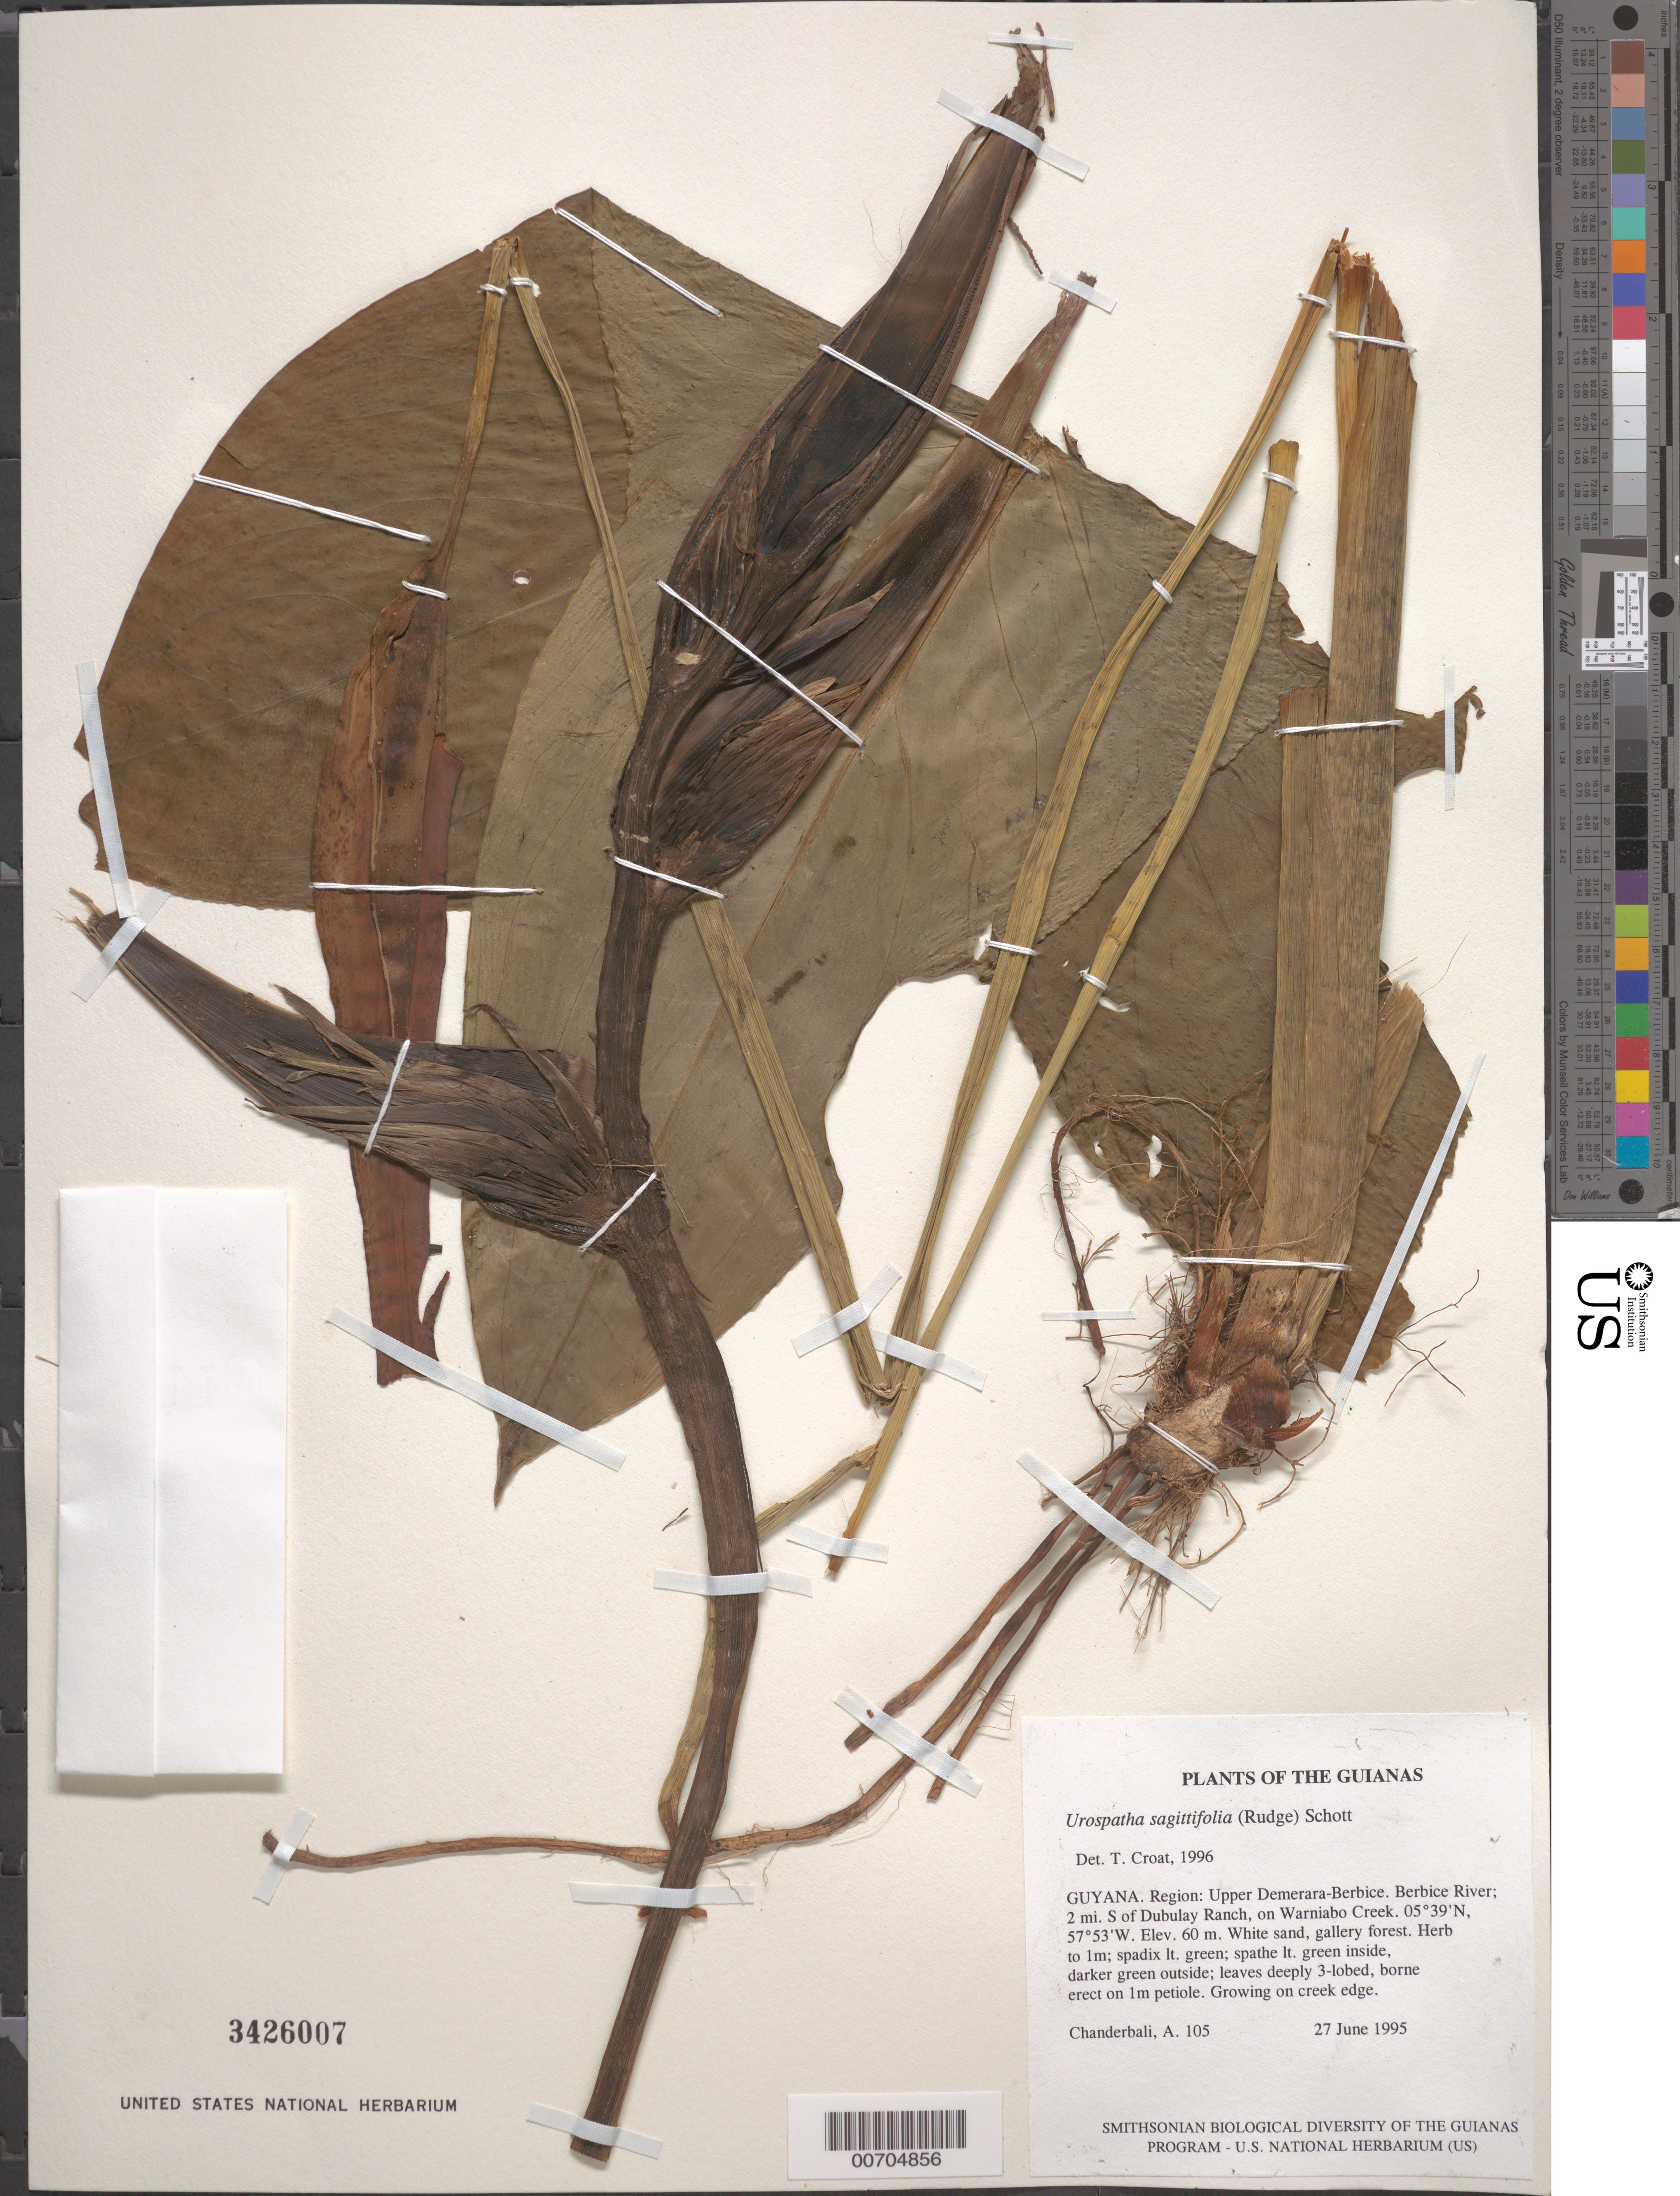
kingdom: Plantae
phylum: Tracheophyta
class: Liliopsida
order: Alismatales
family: Araceae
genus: Urospatha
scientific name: Urospatha sagittifolia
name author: (Rudge) Schott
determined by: Croat, Thomas B., Missouri Botanical Garden (MO)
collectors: A. S. Chanderbali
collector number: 105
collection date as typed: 27 June 1995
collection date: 1995-06-27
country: Guyana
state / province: U. Demerara-Berbice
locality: Berbice River; 2 mi. S of Dubulay Ranch, on Warniabo Creek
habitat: White sand, gallery forest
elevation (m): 60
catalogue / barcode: US 3426007